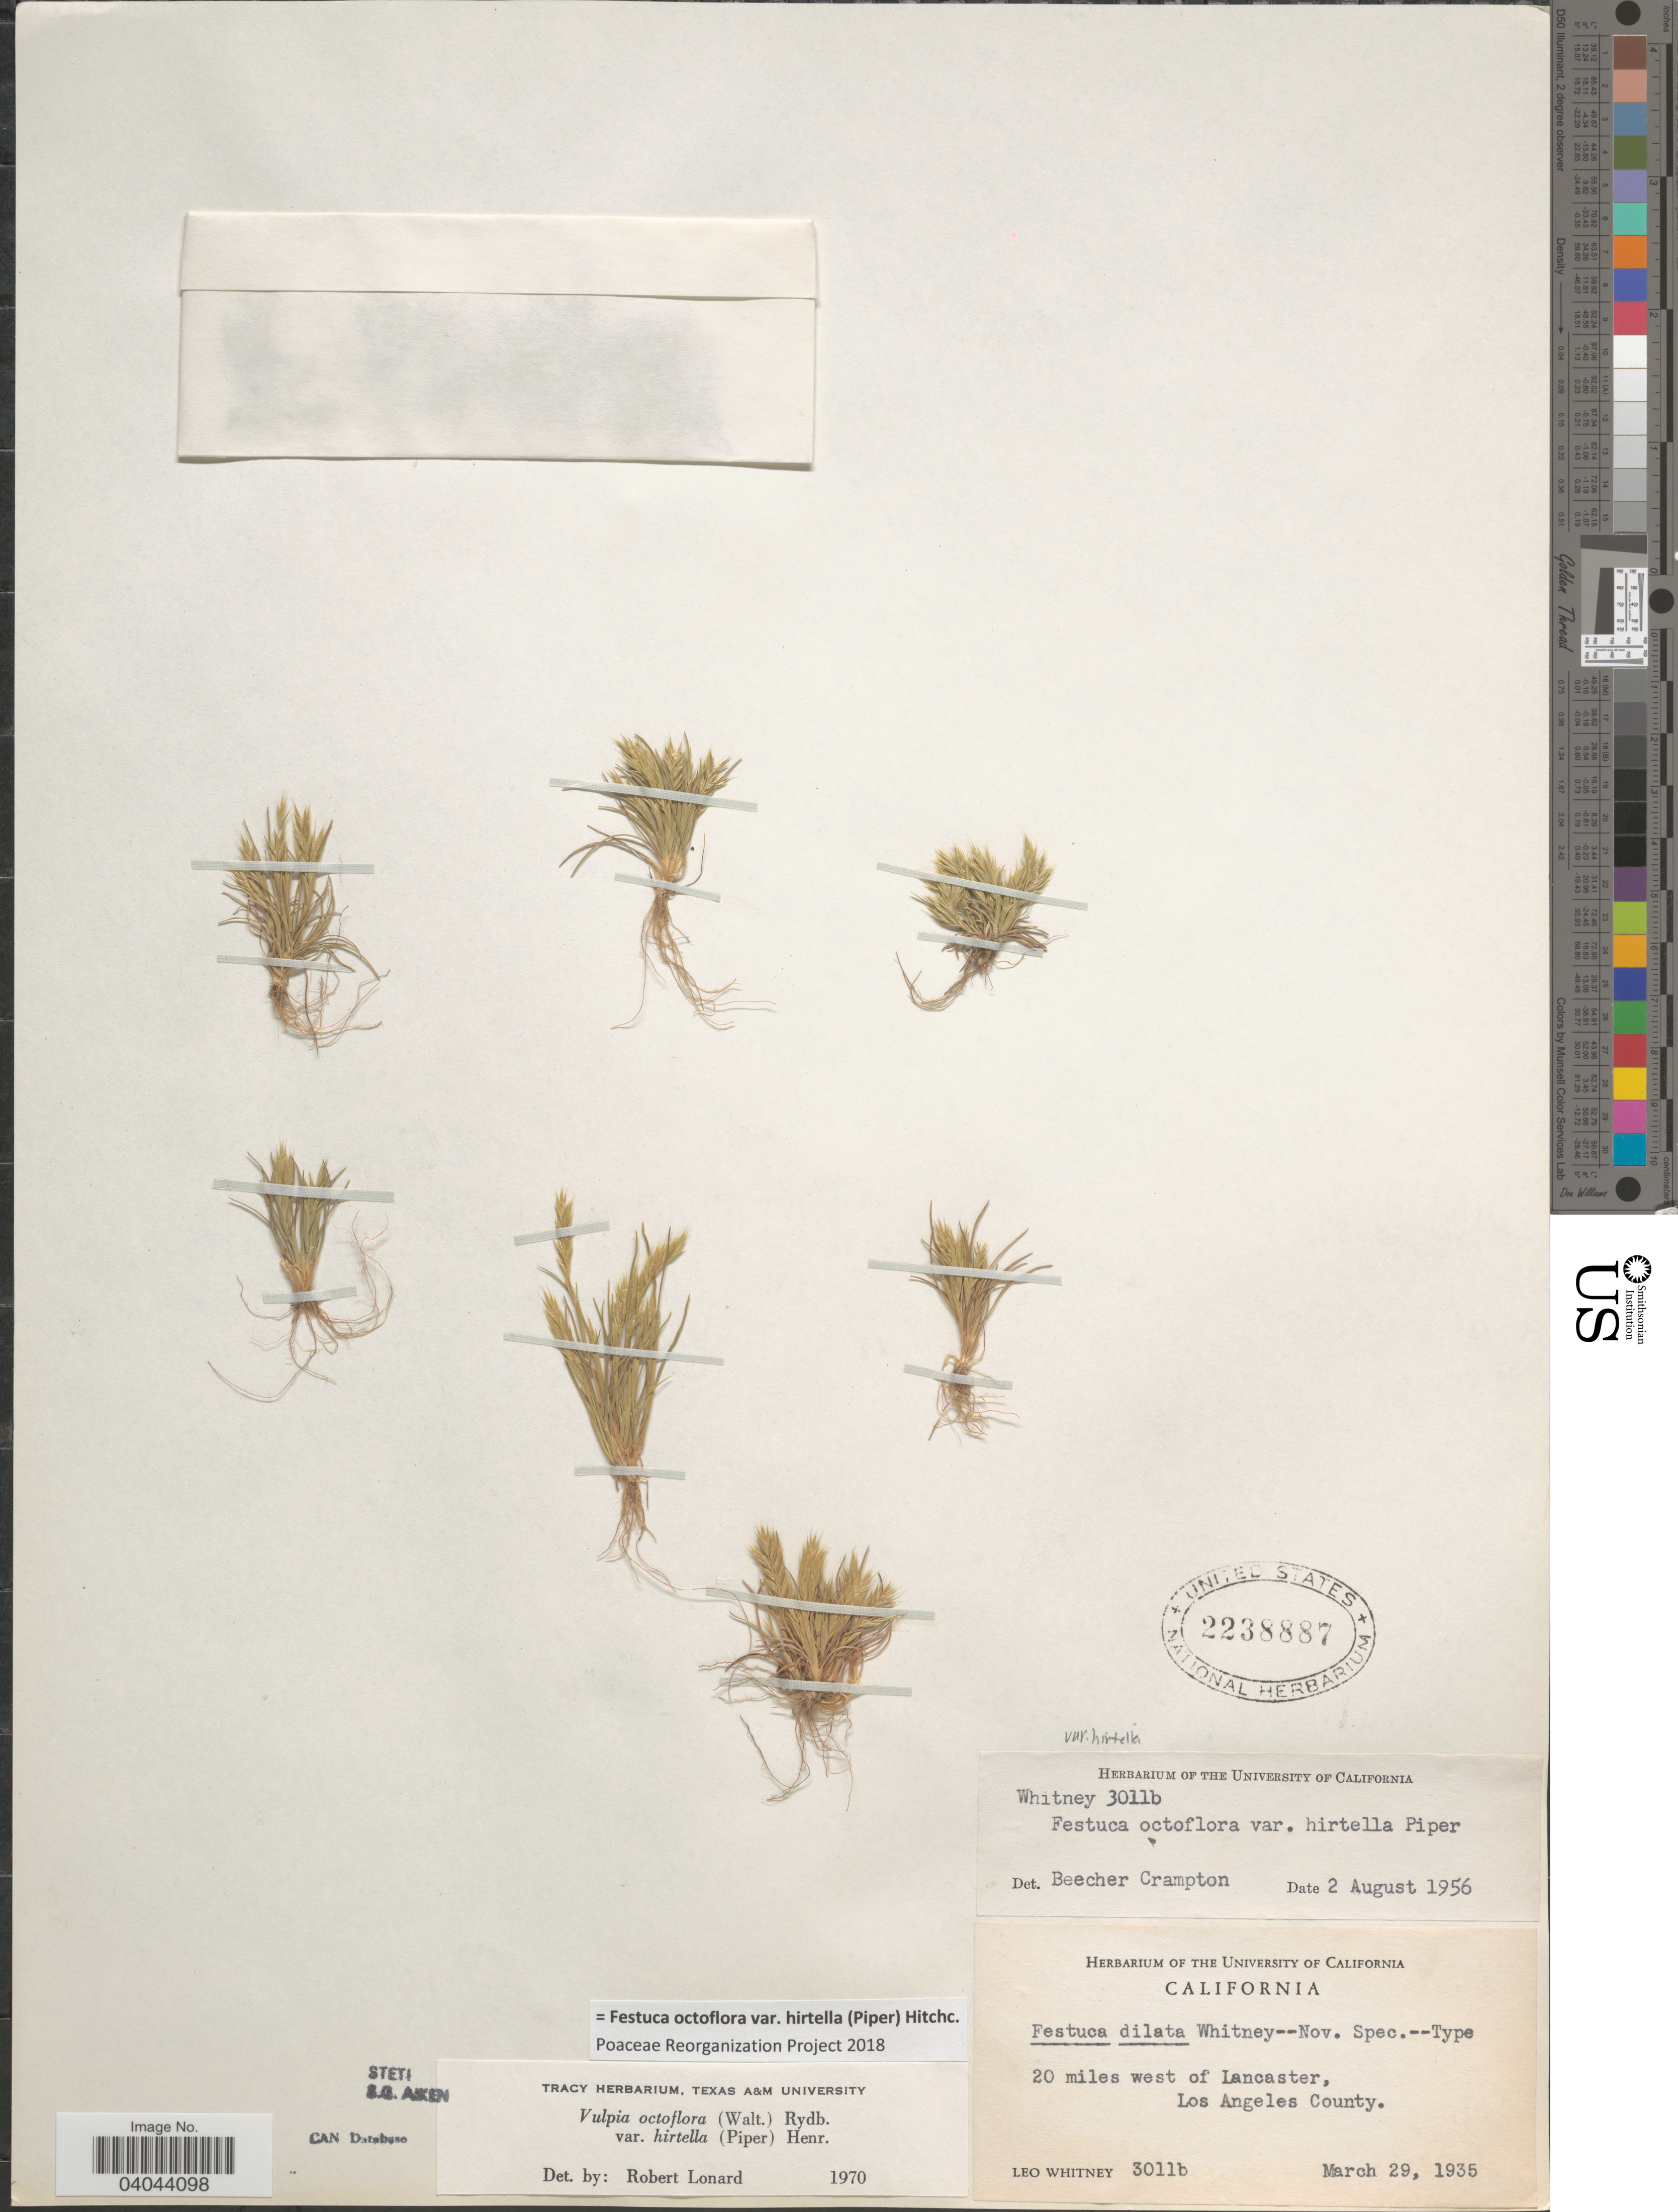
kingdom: Plantae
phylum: Tracheophyta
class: Liliopsida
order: Poales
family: Poaceae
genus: Festuca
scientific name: Festuca octoflora var. hirtella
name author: Piper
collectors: L. Whitney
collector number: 3011b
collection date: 1935-03-29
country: United States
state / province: California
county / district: Los Angeles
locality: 20 miles west of Lancaster, Los Angeles County.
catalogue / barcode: US 2238887